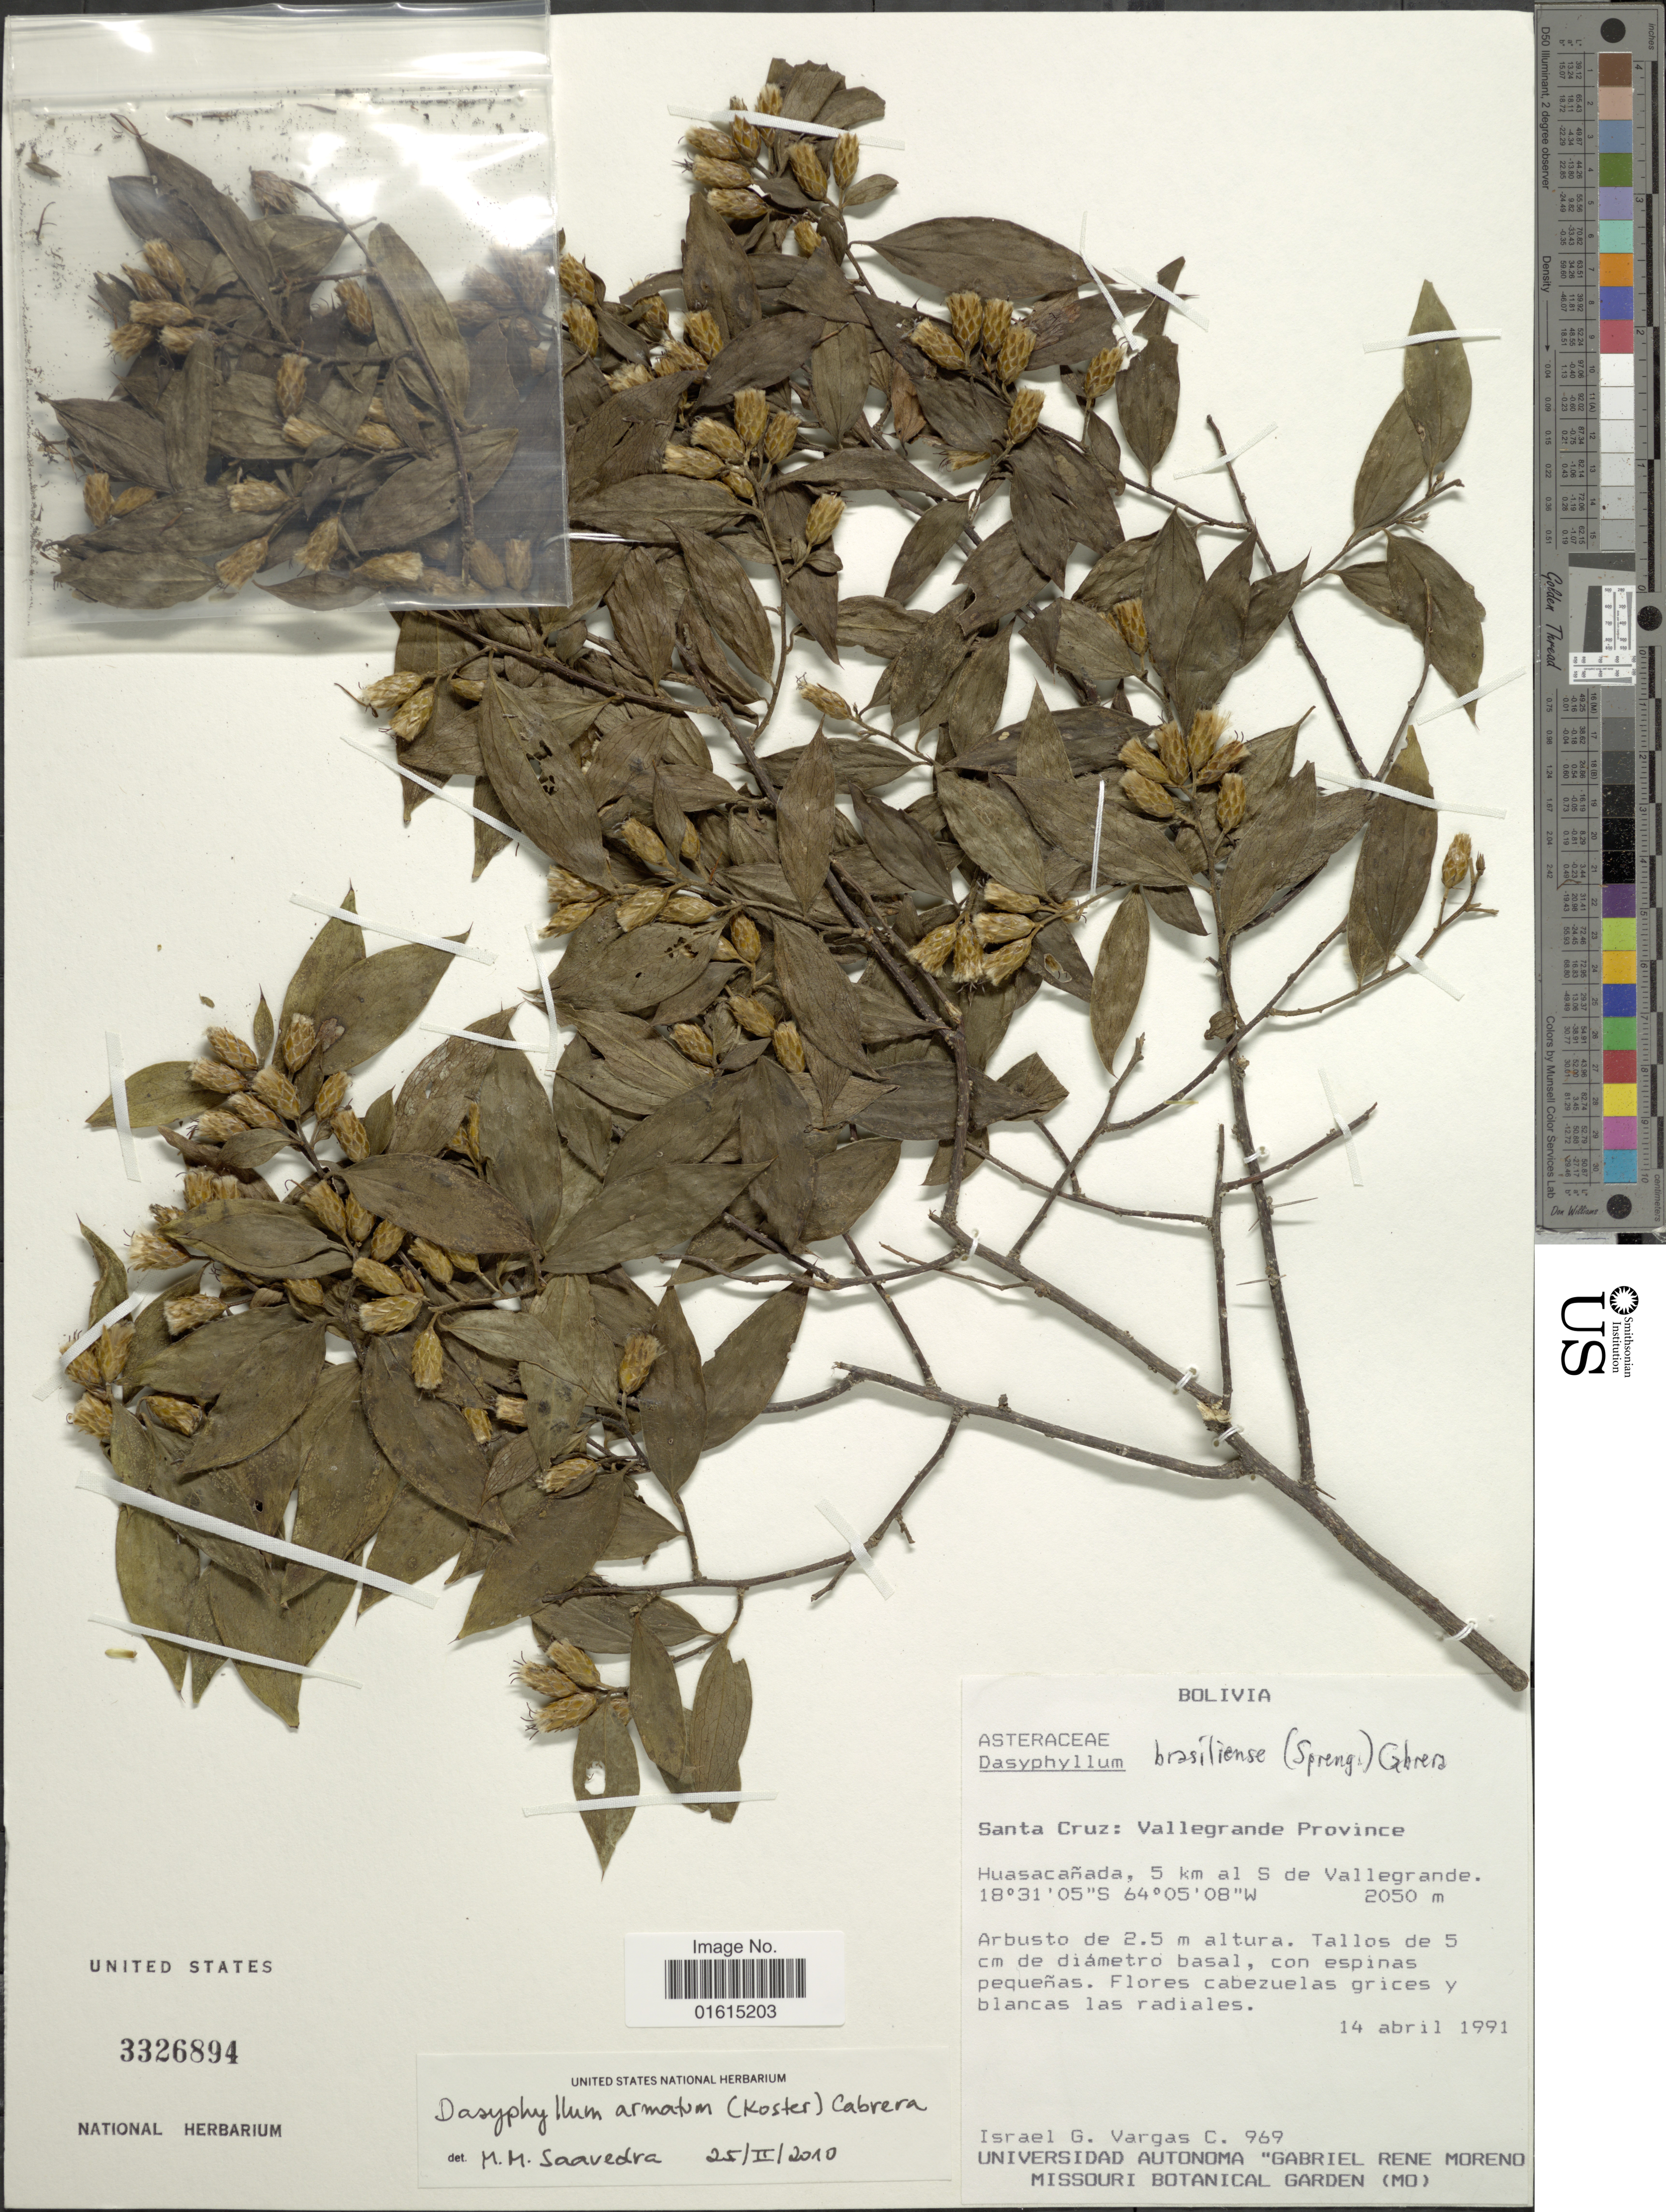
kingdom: Plantae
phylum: Tracheophyta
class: Magnoliopsida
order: Asterales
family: Asteraceae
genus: Dasyphyllum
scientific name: Dasyphyllum armatum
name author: (J. Kost.) Cabrera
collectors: I. Vargas C.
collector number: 969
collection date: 1991-04-14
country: Bolivia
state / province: Santa Cruz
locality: Santa Cruz, Vallegrande Province, Huasacanada, 5 km al S de Vallegrande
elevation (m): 2050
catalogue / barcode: US 3326894